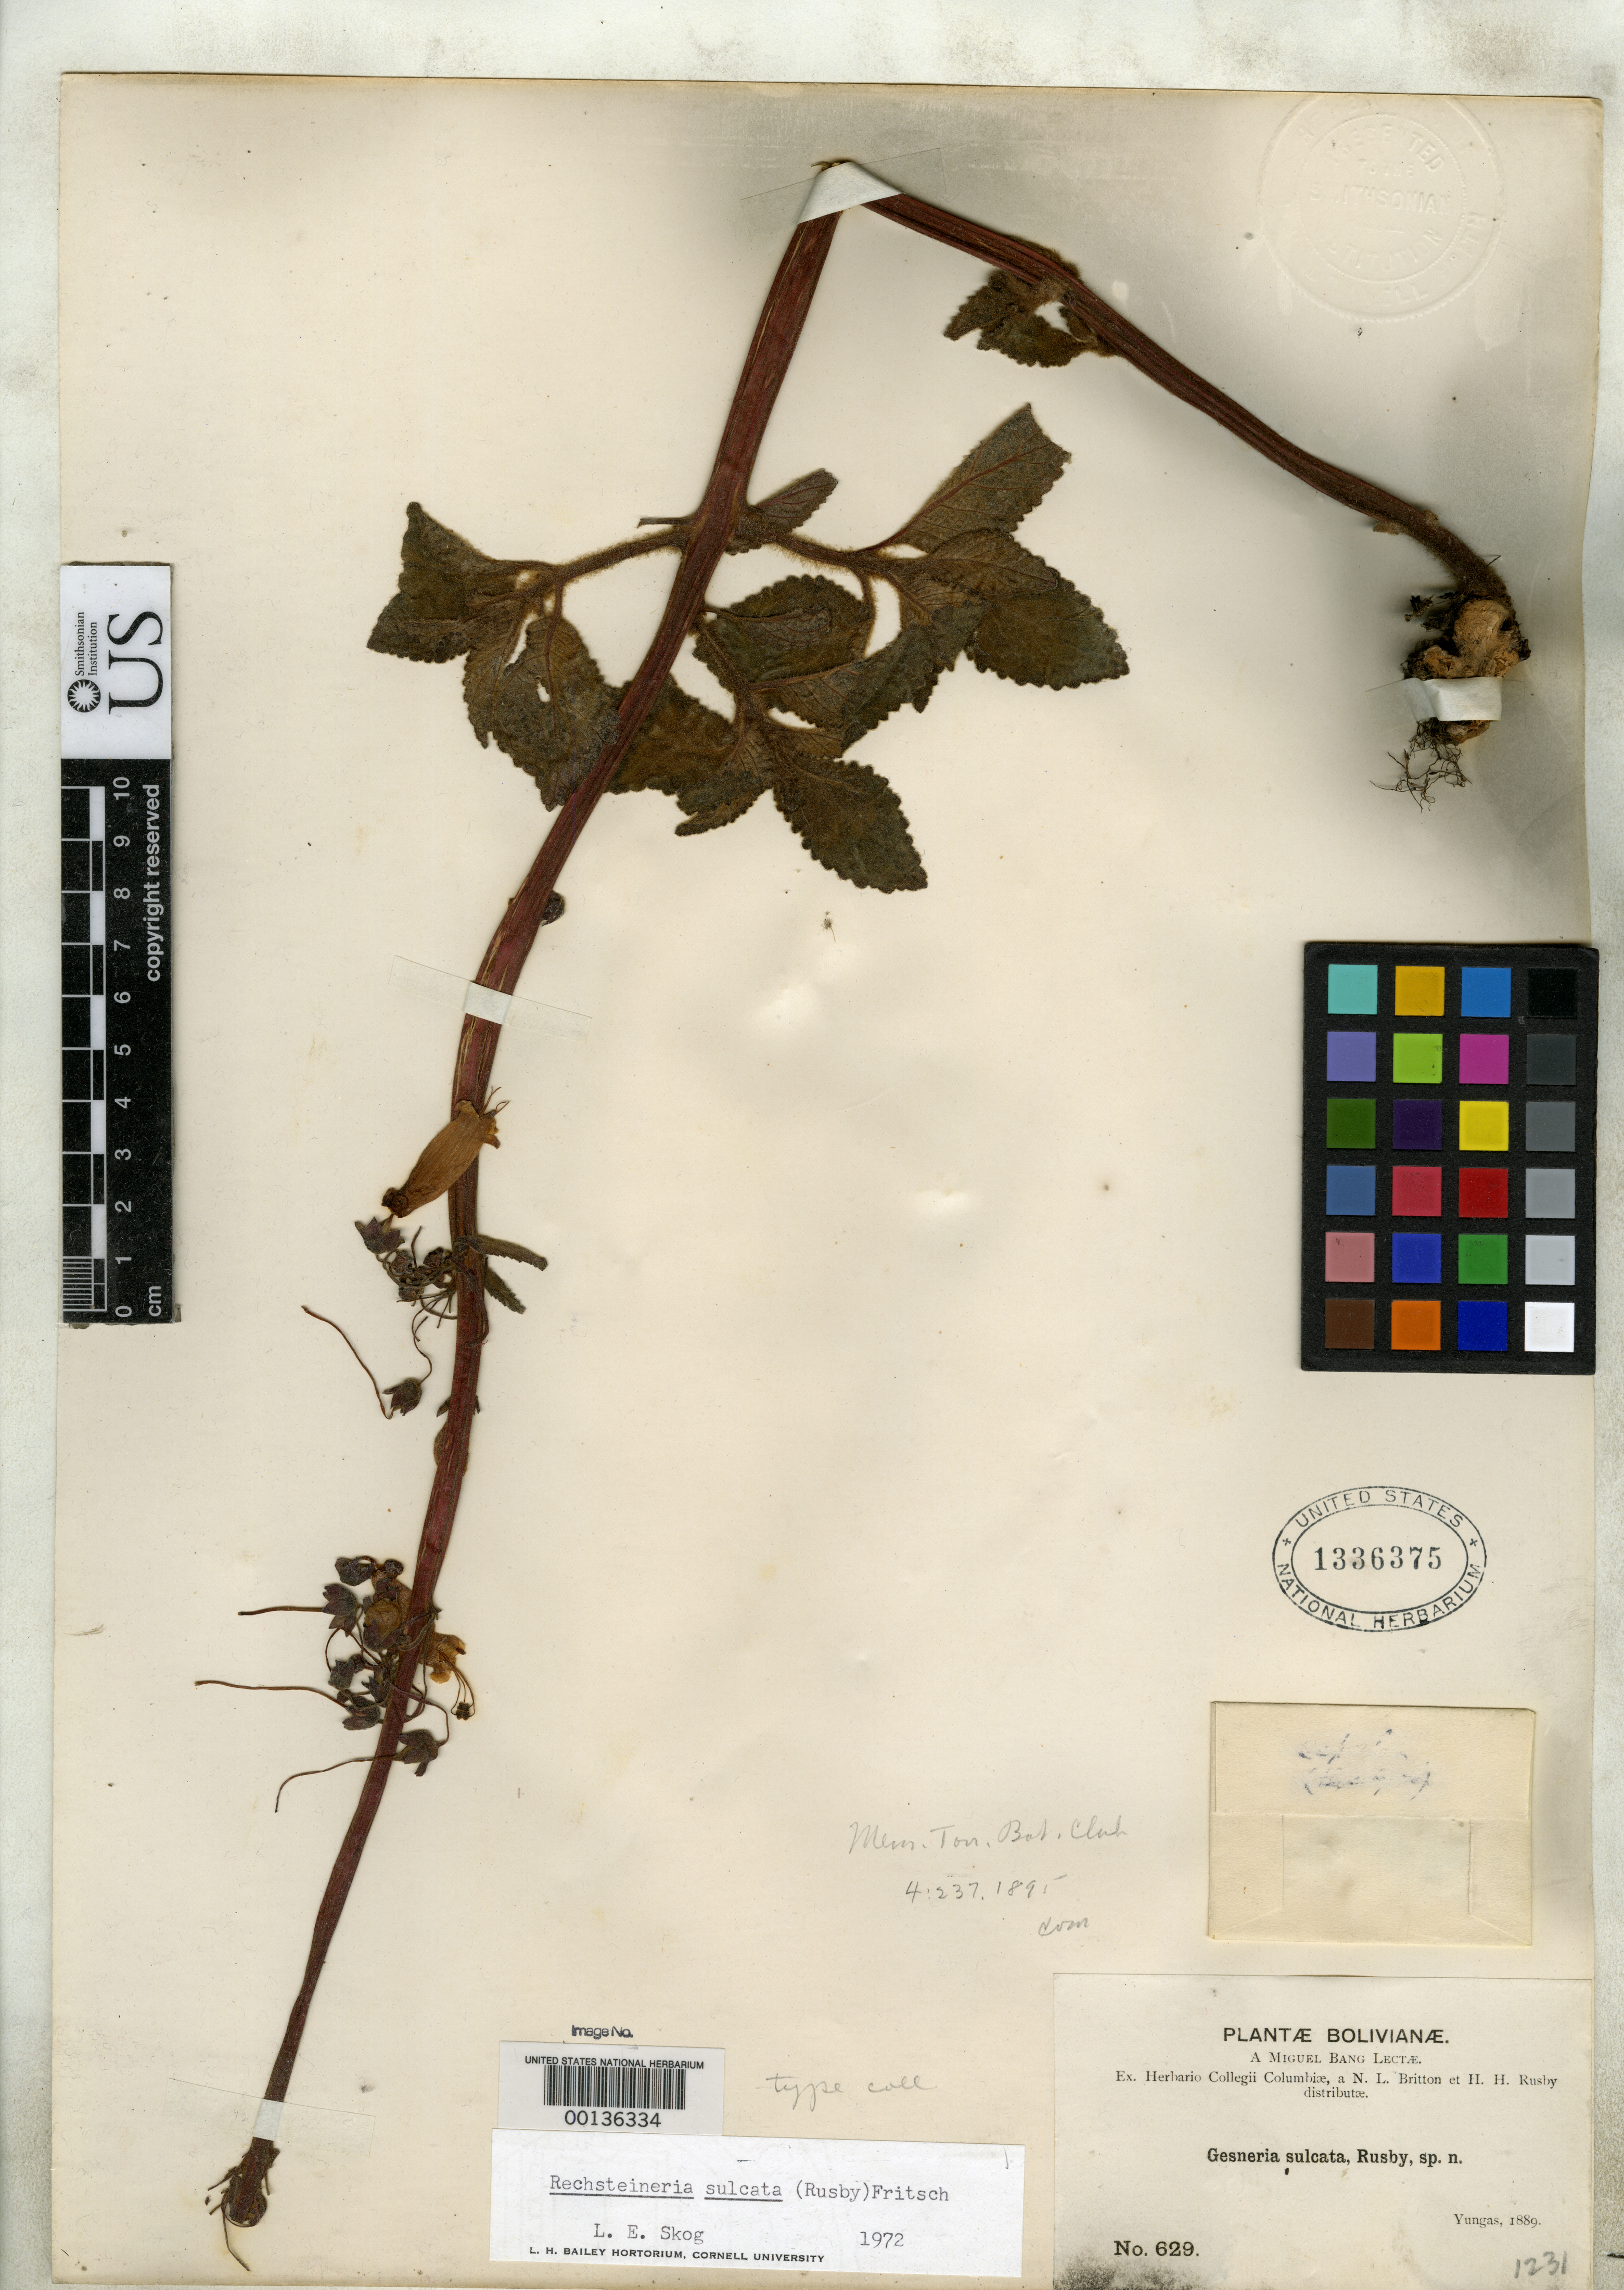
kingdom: Plantae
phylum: Tracheophyta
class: Magnoliopsida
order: Lamiales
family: Gesneriaceae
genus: Gesneria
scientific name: Gesneria sulcata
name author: Rusby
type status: Isotype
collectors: M. Bang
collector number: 629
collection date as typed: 1889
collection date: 1889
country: Bolivia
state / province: La Paz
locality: Yungas.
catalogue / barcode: US 1336375